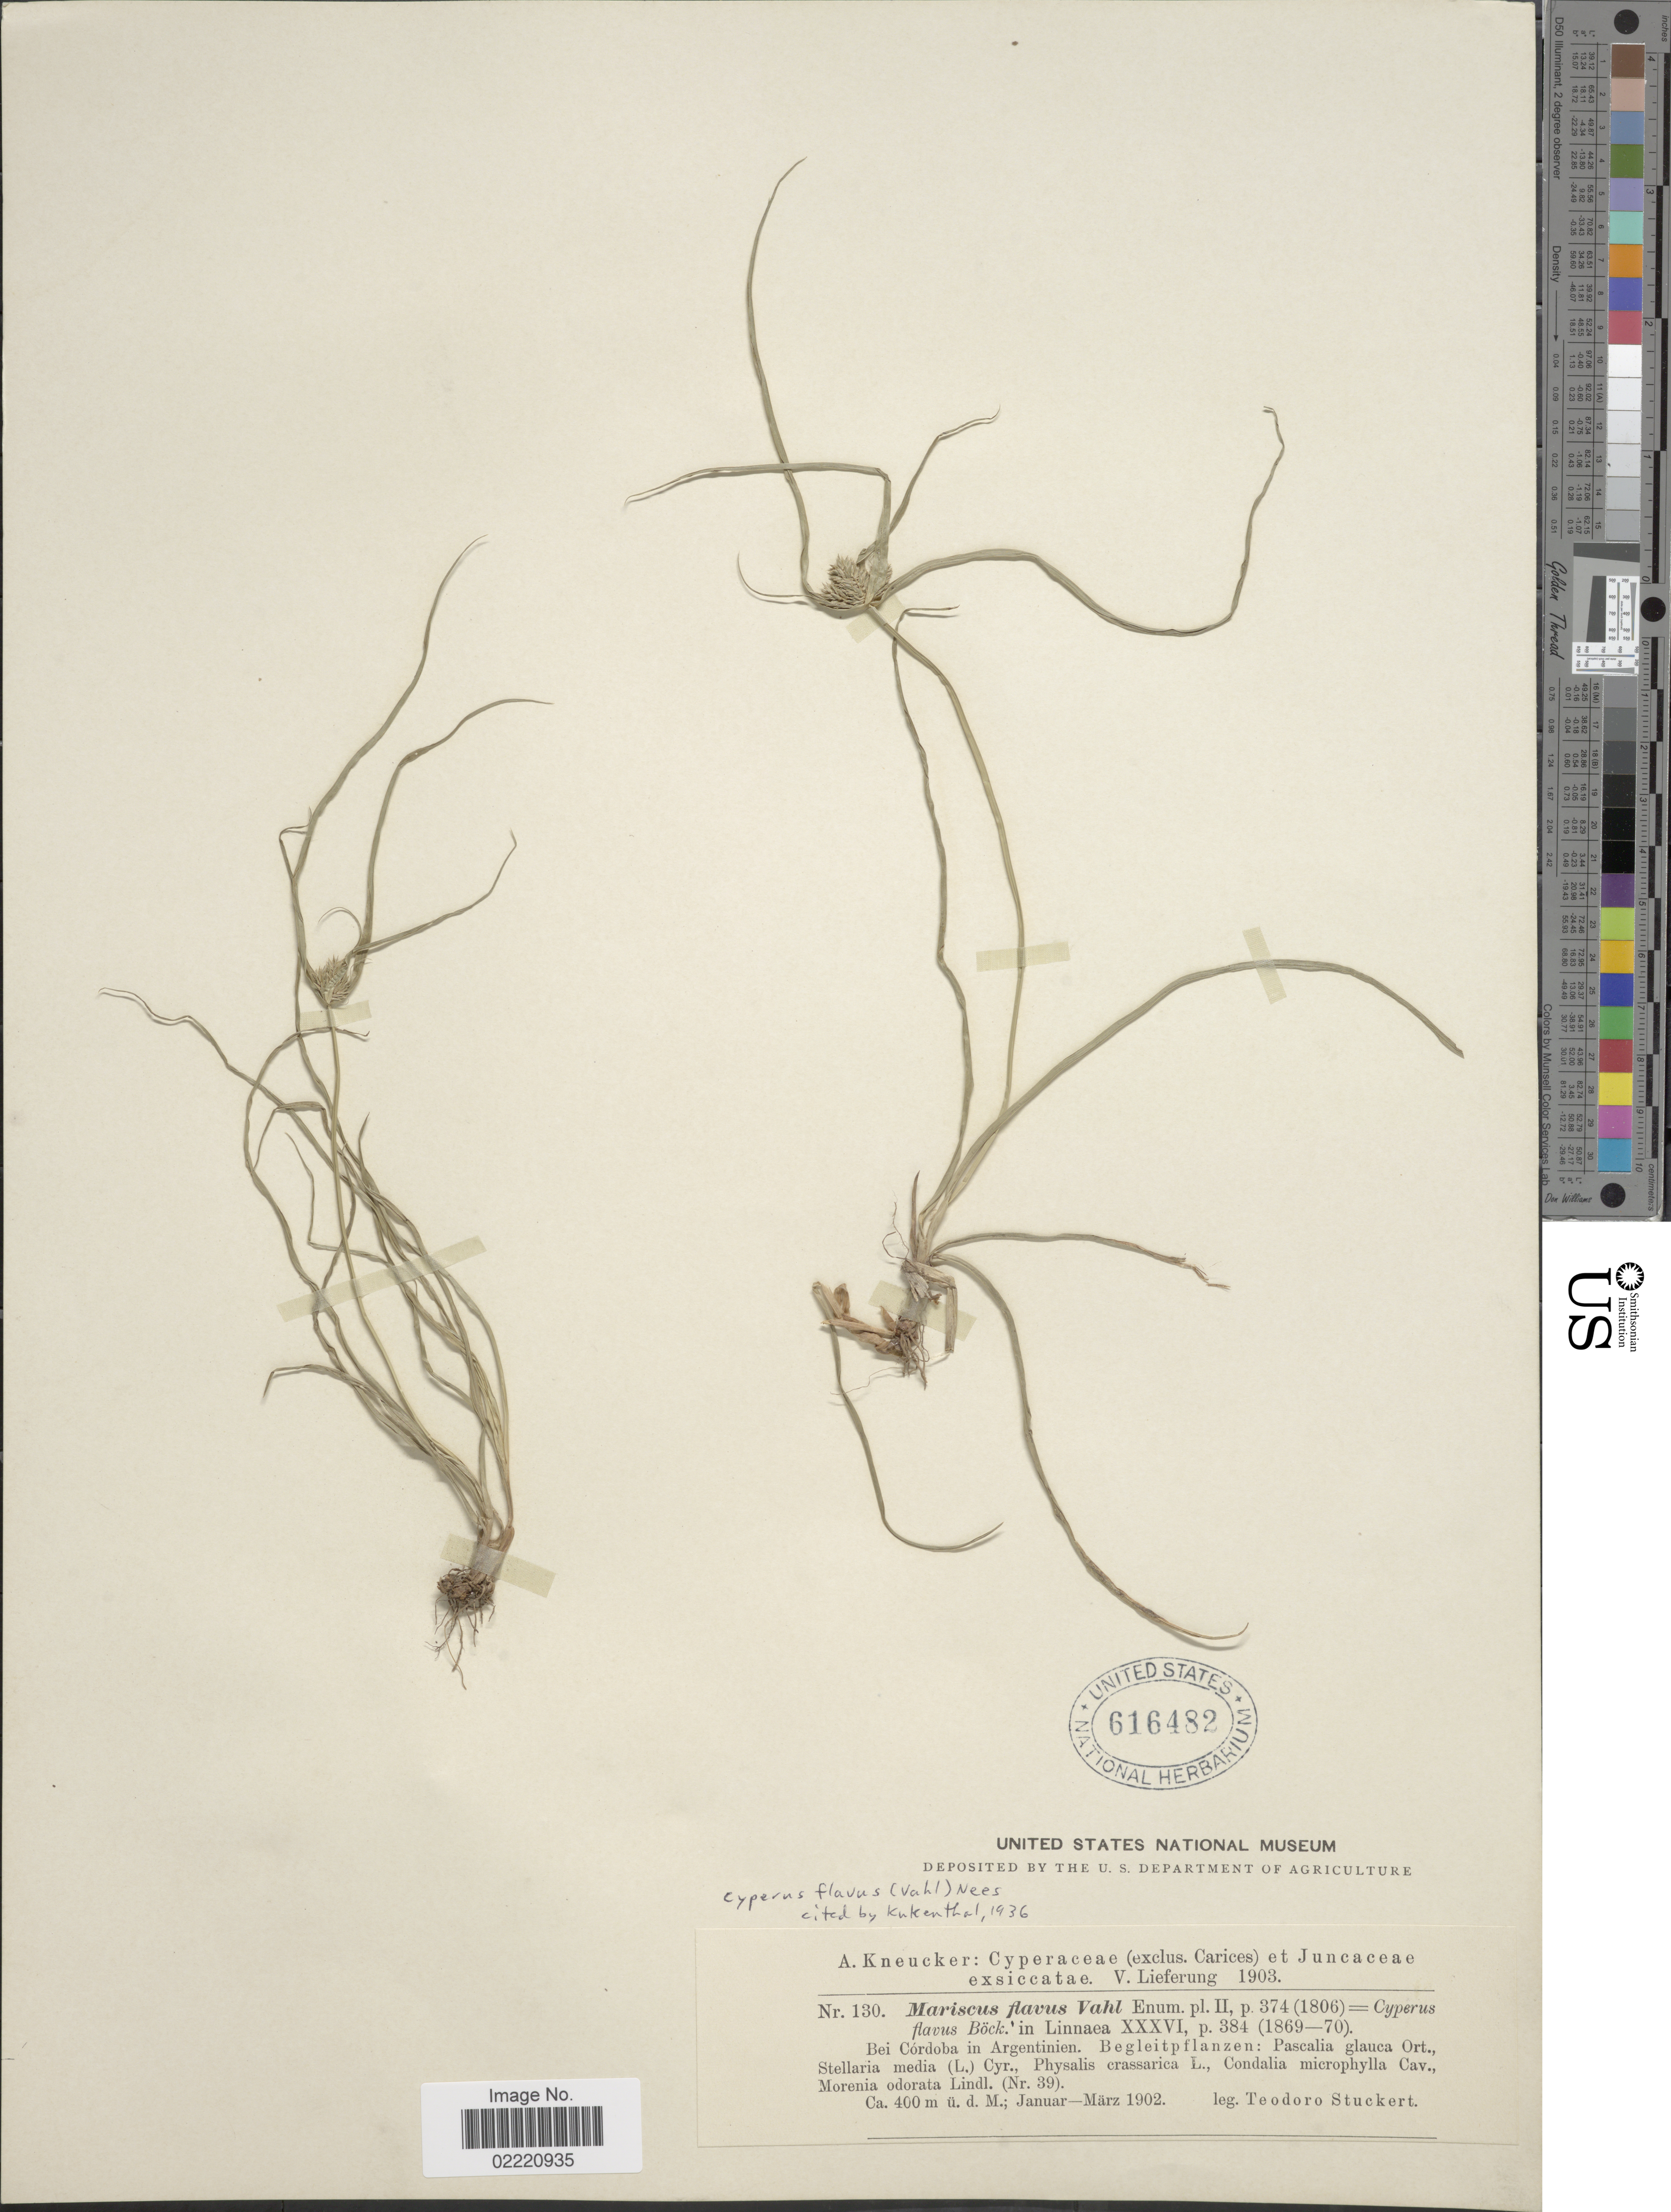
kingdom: Plantae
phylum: Tracheophyta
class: Liliopsida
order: Poales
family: Cyperaceae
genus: Cyperus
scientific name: Cyperus aggregatus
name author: (Willd.) Endl.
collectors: T. Stuckert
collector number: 130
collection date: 1902-01/1902-03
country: Argentina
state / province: Cordoba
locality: Bei Cordoba in Argentinien, Cyperaceae (exlus. Carices) et Juncaceae.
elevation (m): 400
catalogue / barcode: US 616482